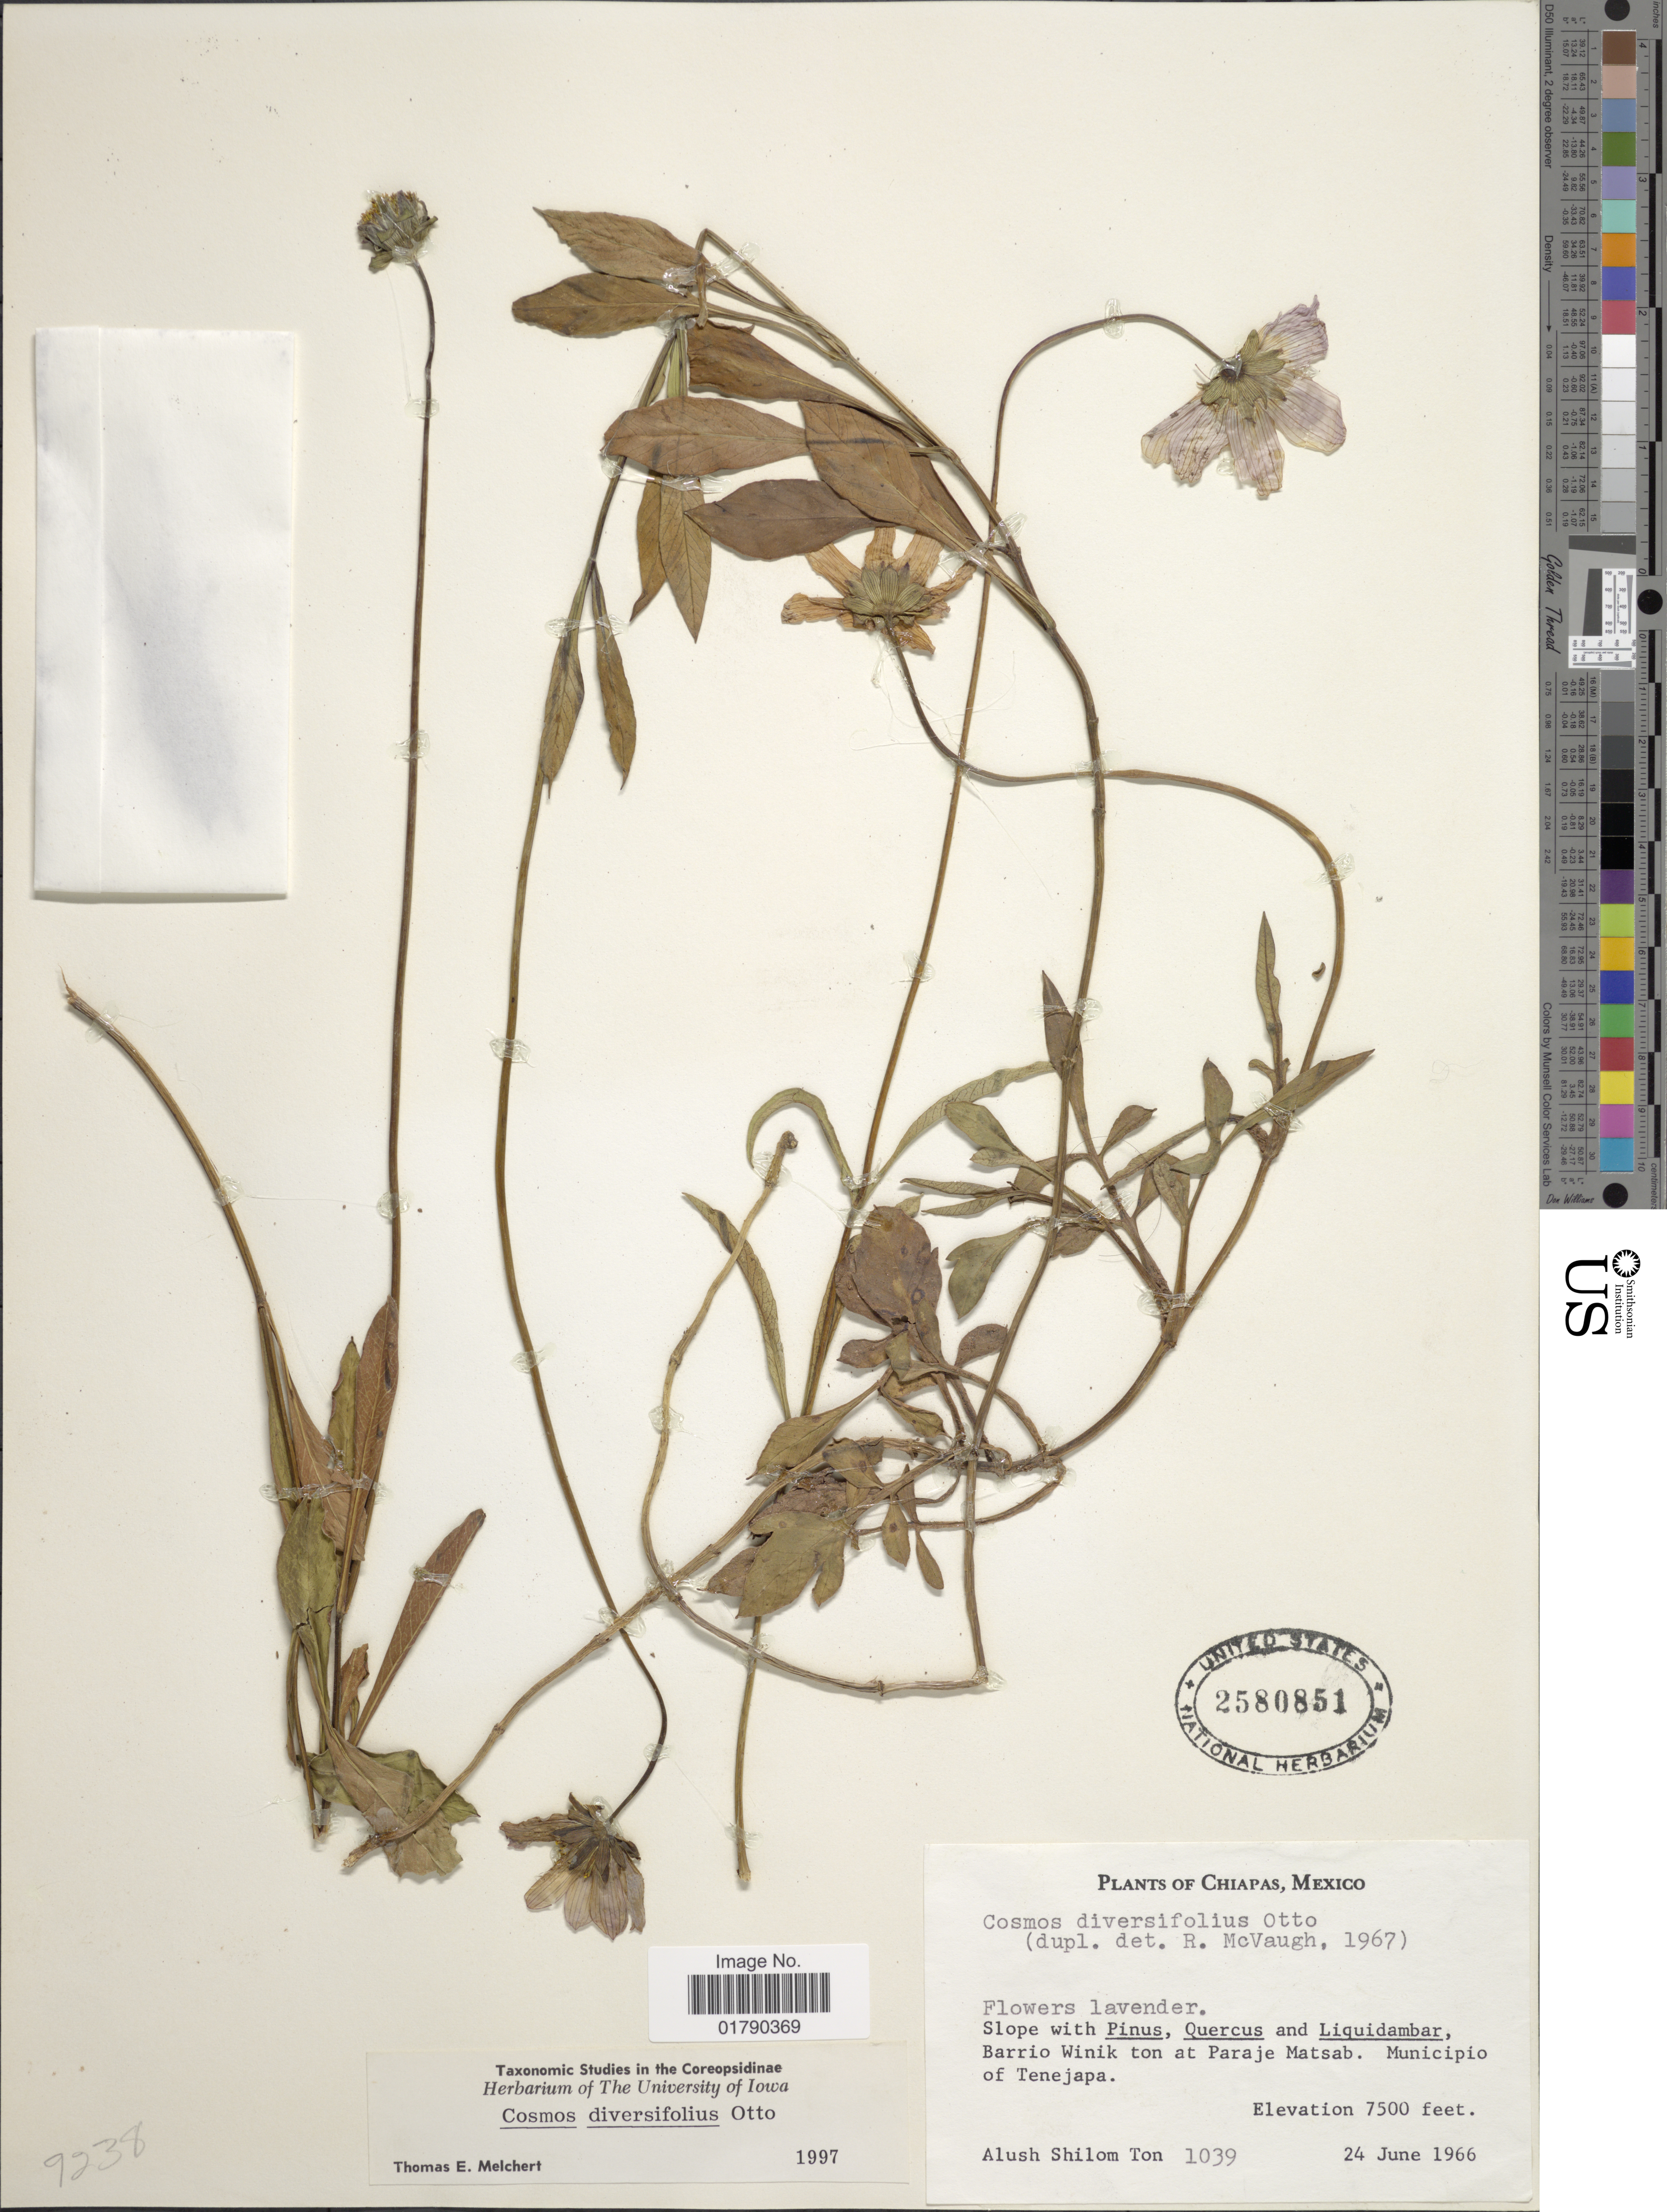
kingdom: Plantae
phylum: Tracheophyta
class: Magnoliopsida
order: Asterales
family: Asteraceae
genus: Cosmos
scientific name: Cosmos diversifolius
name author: Otto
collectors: A. M. Ton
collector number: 1039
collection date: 1966-06-24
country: Mexico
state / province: Chiapas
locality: Barrio Winik ton at Paraje Matsab, Municipio of Tenejapa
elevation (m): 2286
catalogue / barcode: US 2580851